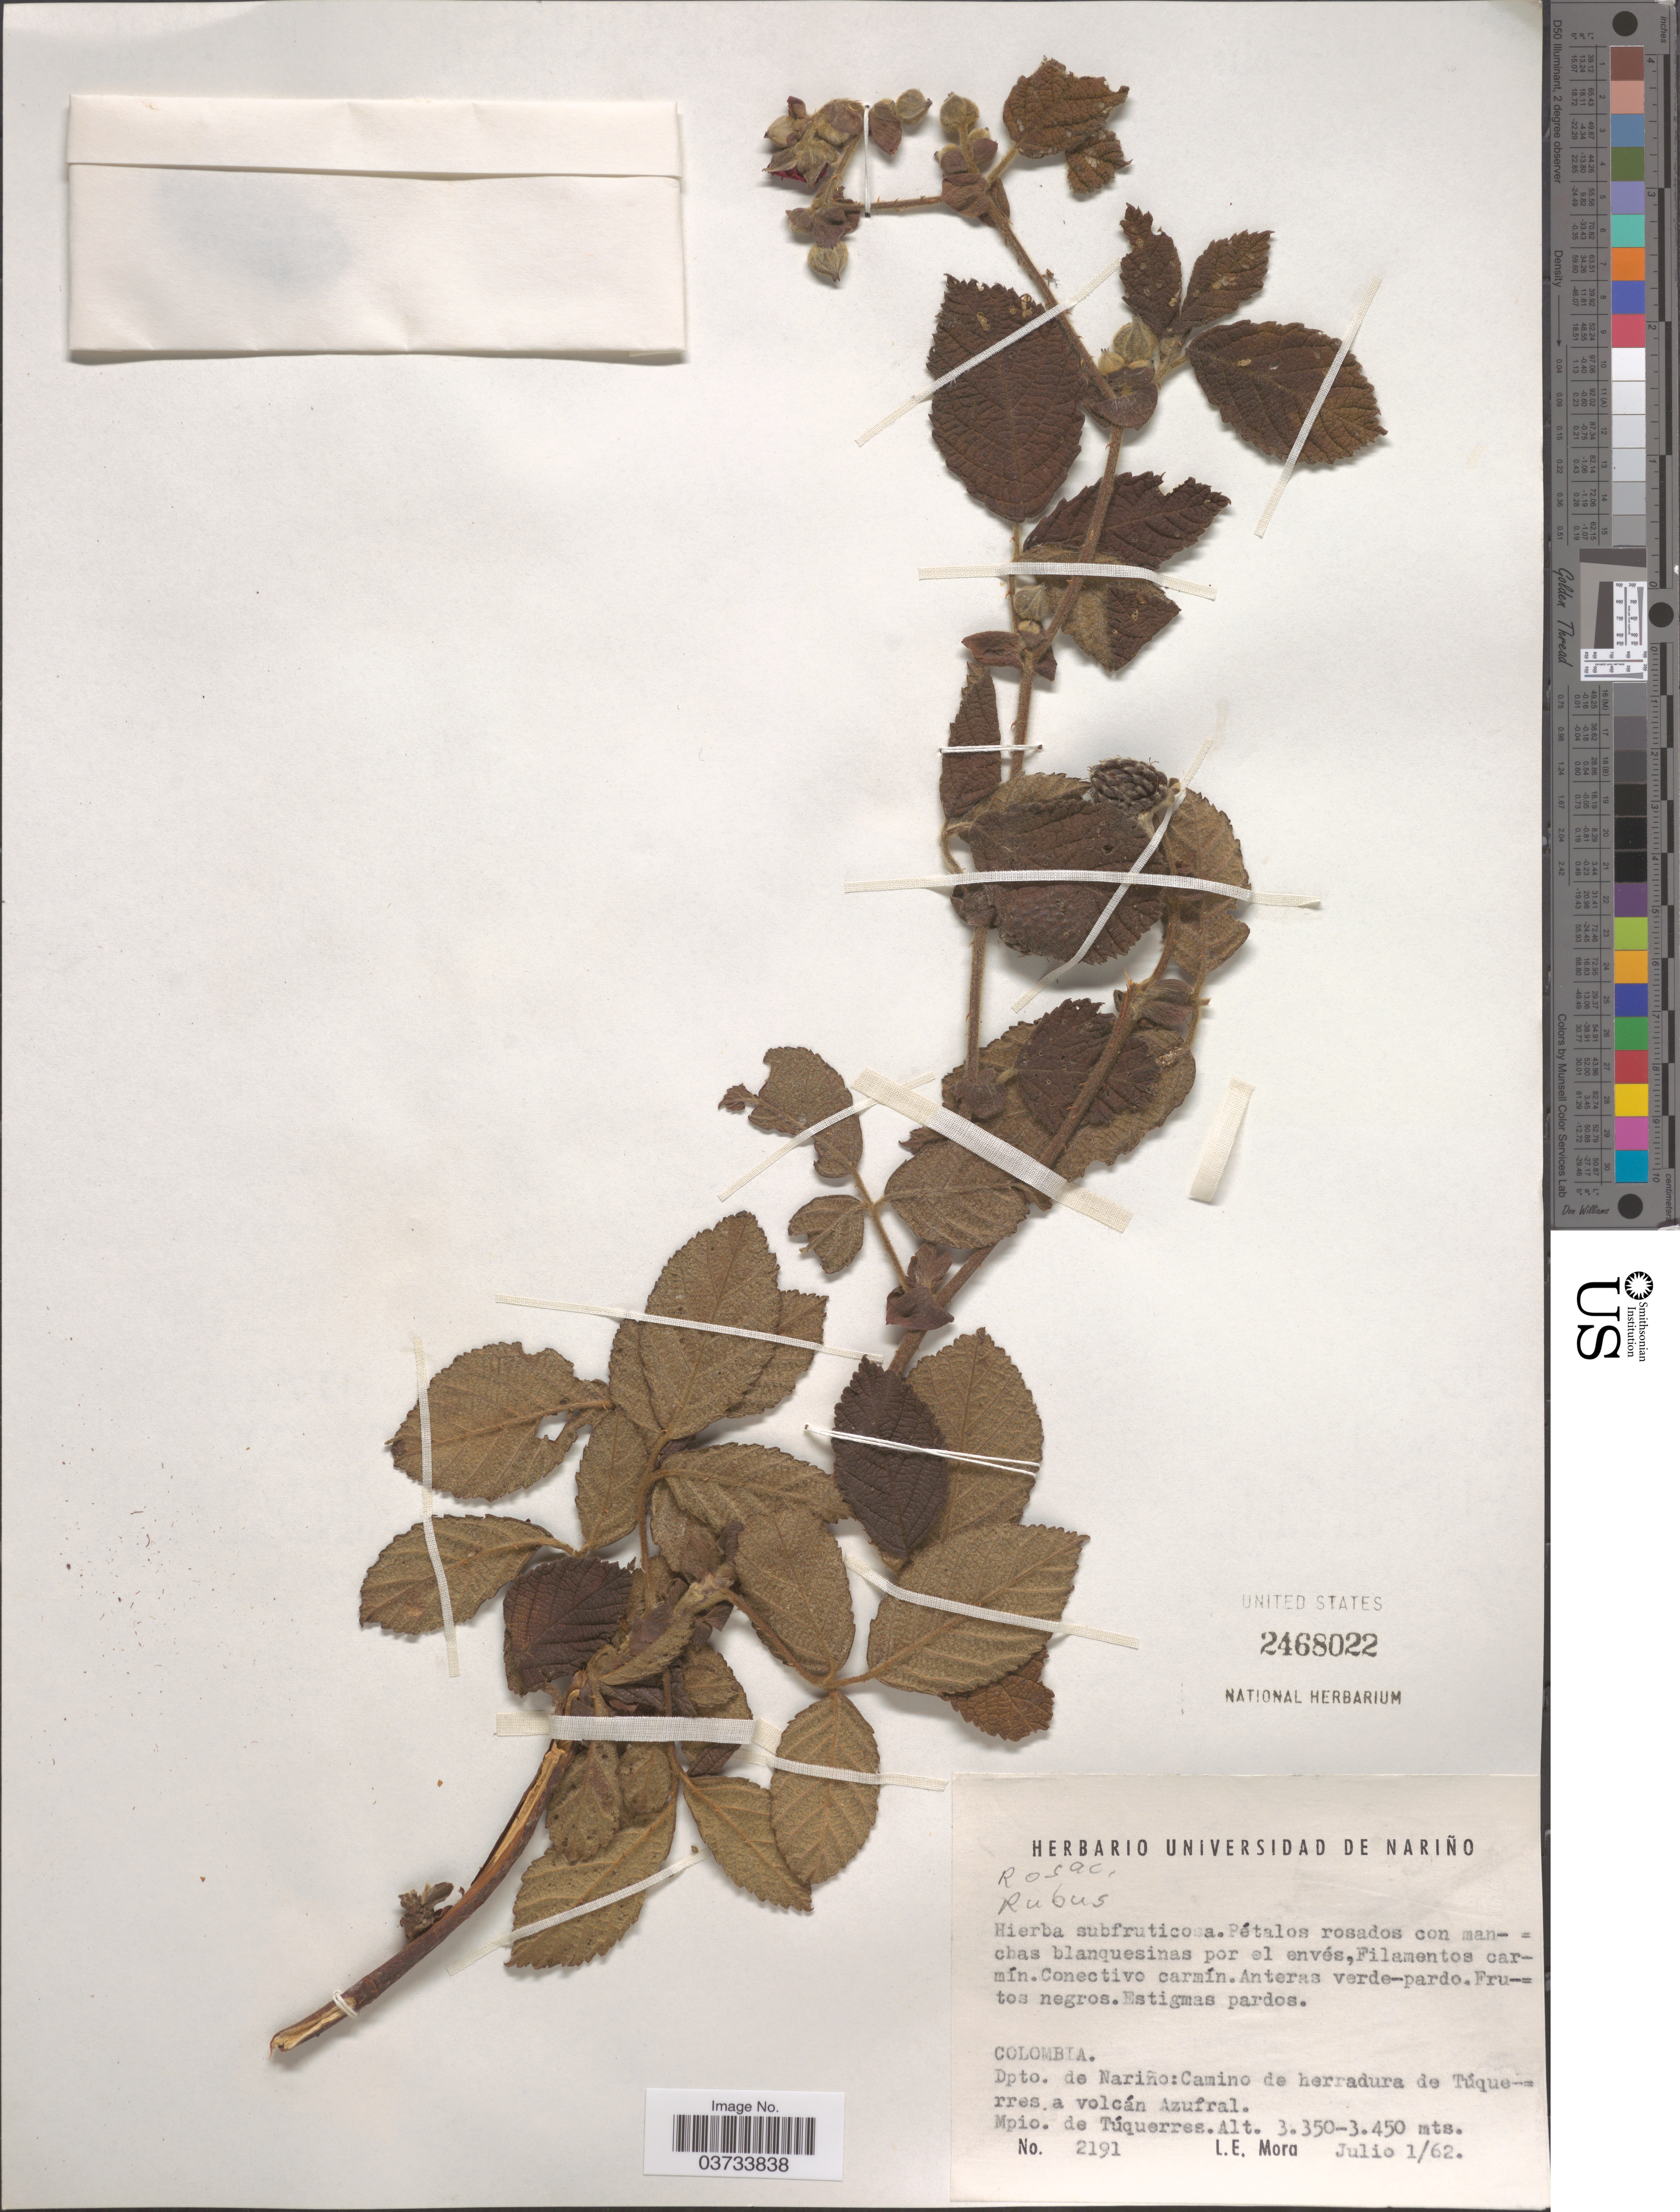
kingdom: Plantae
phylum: Tracheophyta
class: Magnoliopsida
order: Rosales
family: Rosaceae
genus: Rubus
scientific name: Rubus sp.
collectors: L. Mora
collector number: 2191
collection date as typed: Transcribed d/m/y: 1/7/62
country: Colombia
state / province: Nariño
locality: Dpto. de Nariño: Camino de herradura de Túquerres a volcán Azufral. Mpio. de Túquerres.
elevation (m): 3350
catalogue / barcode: US 2468022